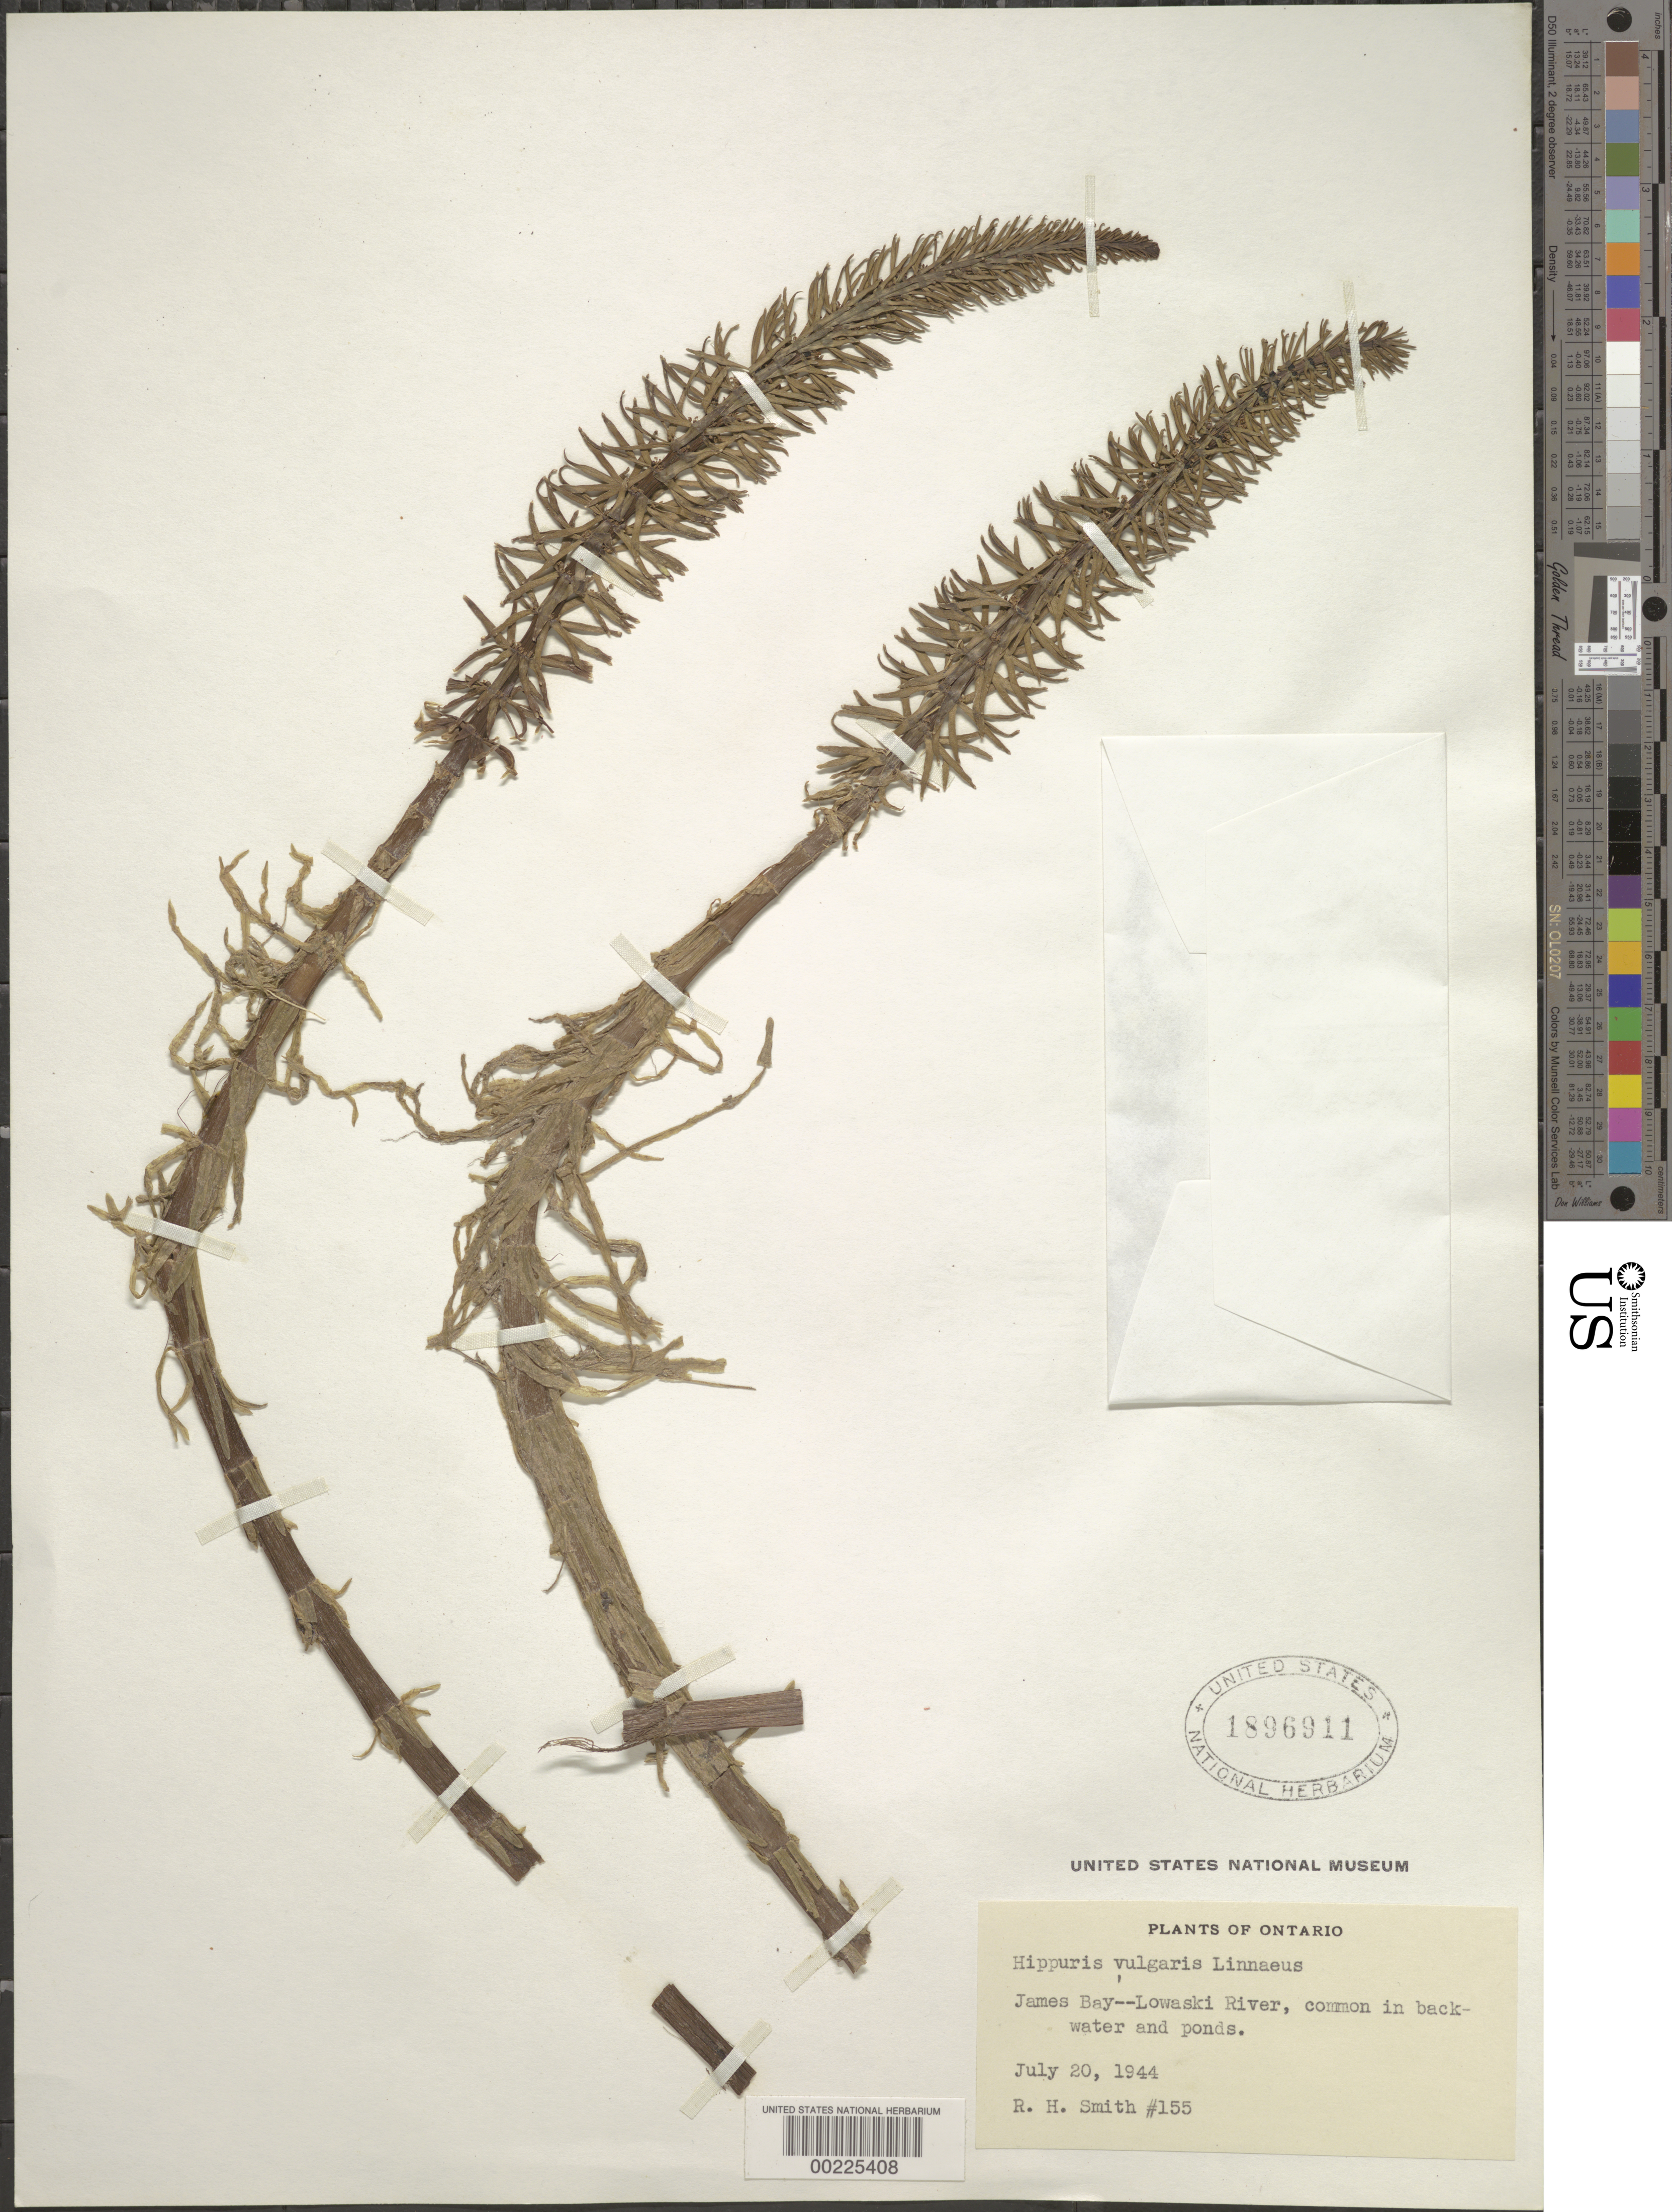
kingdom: Plantae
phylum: Tracheophyta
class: Magnoliopsida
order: Lamiales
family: Plantaginaceae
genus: Hippuris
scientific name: Hippuris vulgaris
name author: L.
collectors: R. H. Smith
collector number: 155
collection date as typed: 20 Jul 1944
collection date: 1944-07-20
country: Canada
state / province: Ontario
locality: James bay -- lowaski river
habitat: Backwater and ponds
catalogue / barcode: US 1896911